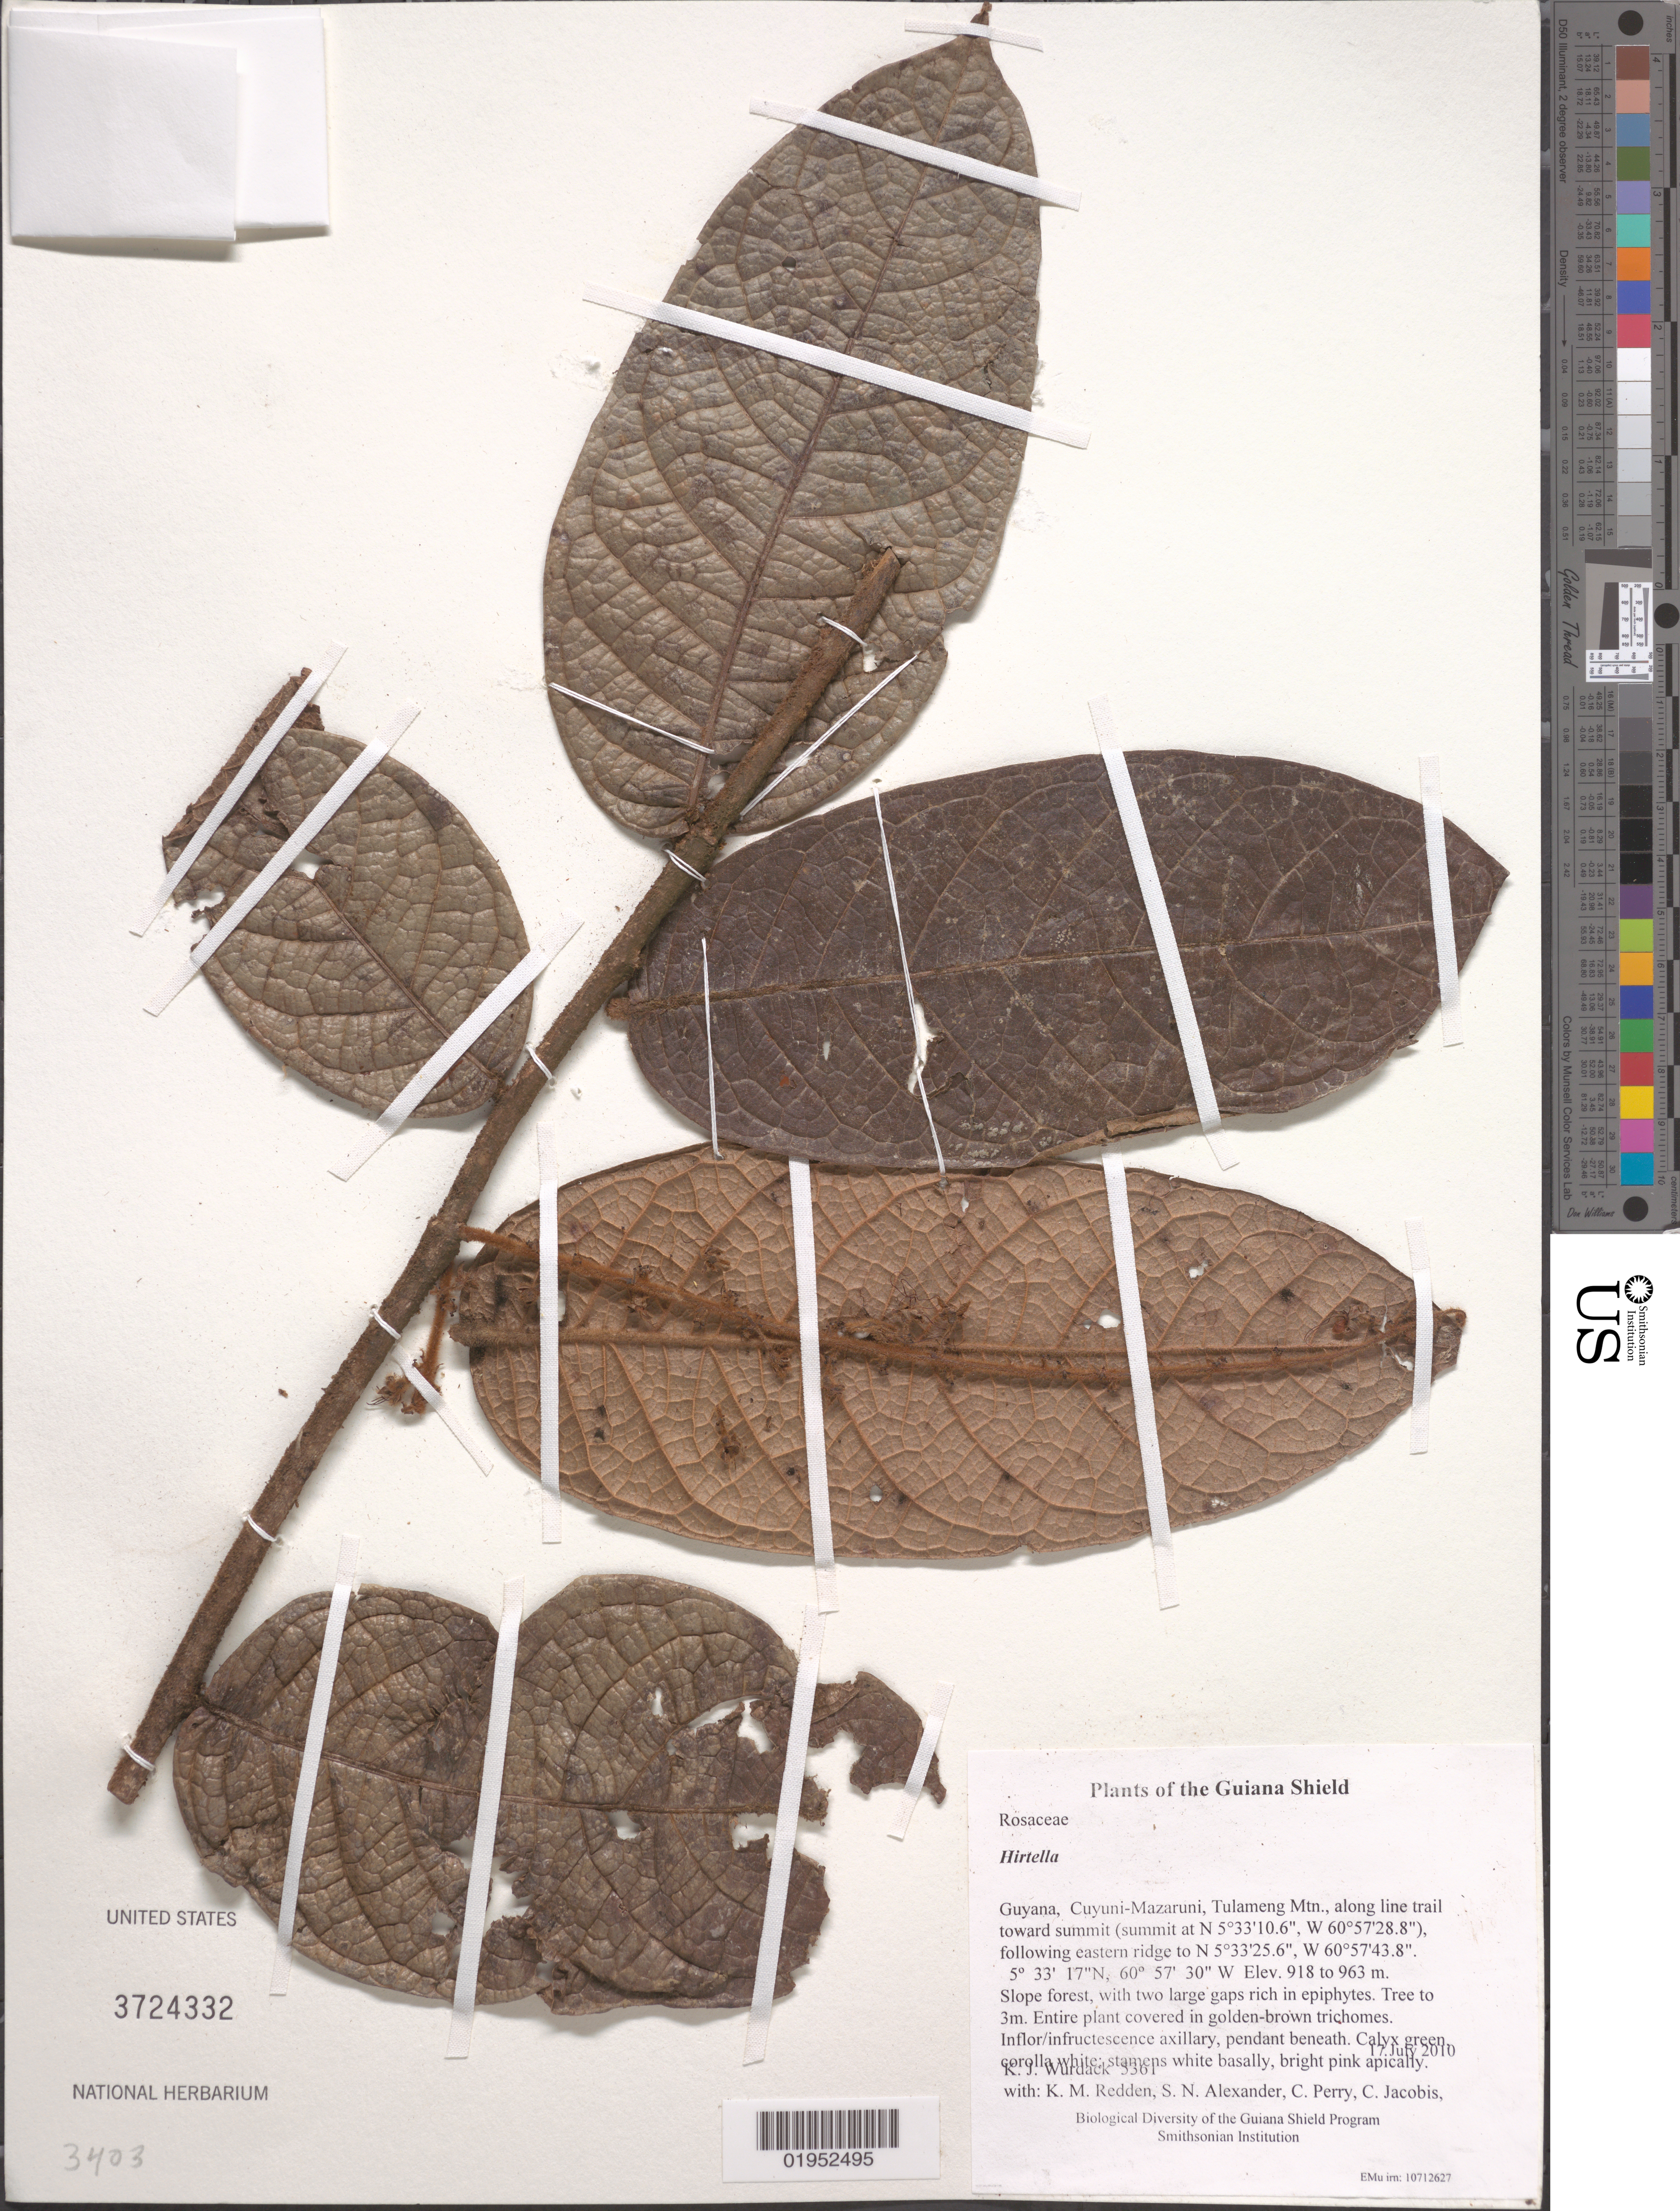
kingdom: Plantae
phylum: Tracheophyta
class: Magnoliopsida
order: Malpighiales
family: Chrysobalanaceae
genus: Hirtella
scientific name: Hirtella sp.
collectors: K. Wurdack, K. M. Redden, S. N. Alexander, C. Perry, C. Jacobis, D. Hunter, V. Roland & H. Hunter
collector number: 5361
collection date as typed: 17 July 2010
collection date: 2010-07-17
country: Guyana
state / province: Cuyuni-Mazaruni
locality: Tulameng Mtn., along line trail toward summit (summit at N 5°33'10.6", W 60°57'28.8"), following eastern ridge to N 5°33'25.6", W 60°57'43.8"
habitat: Slope forest, with two large gaps rich in epiphytes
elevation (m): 918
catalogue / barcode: US 3724332